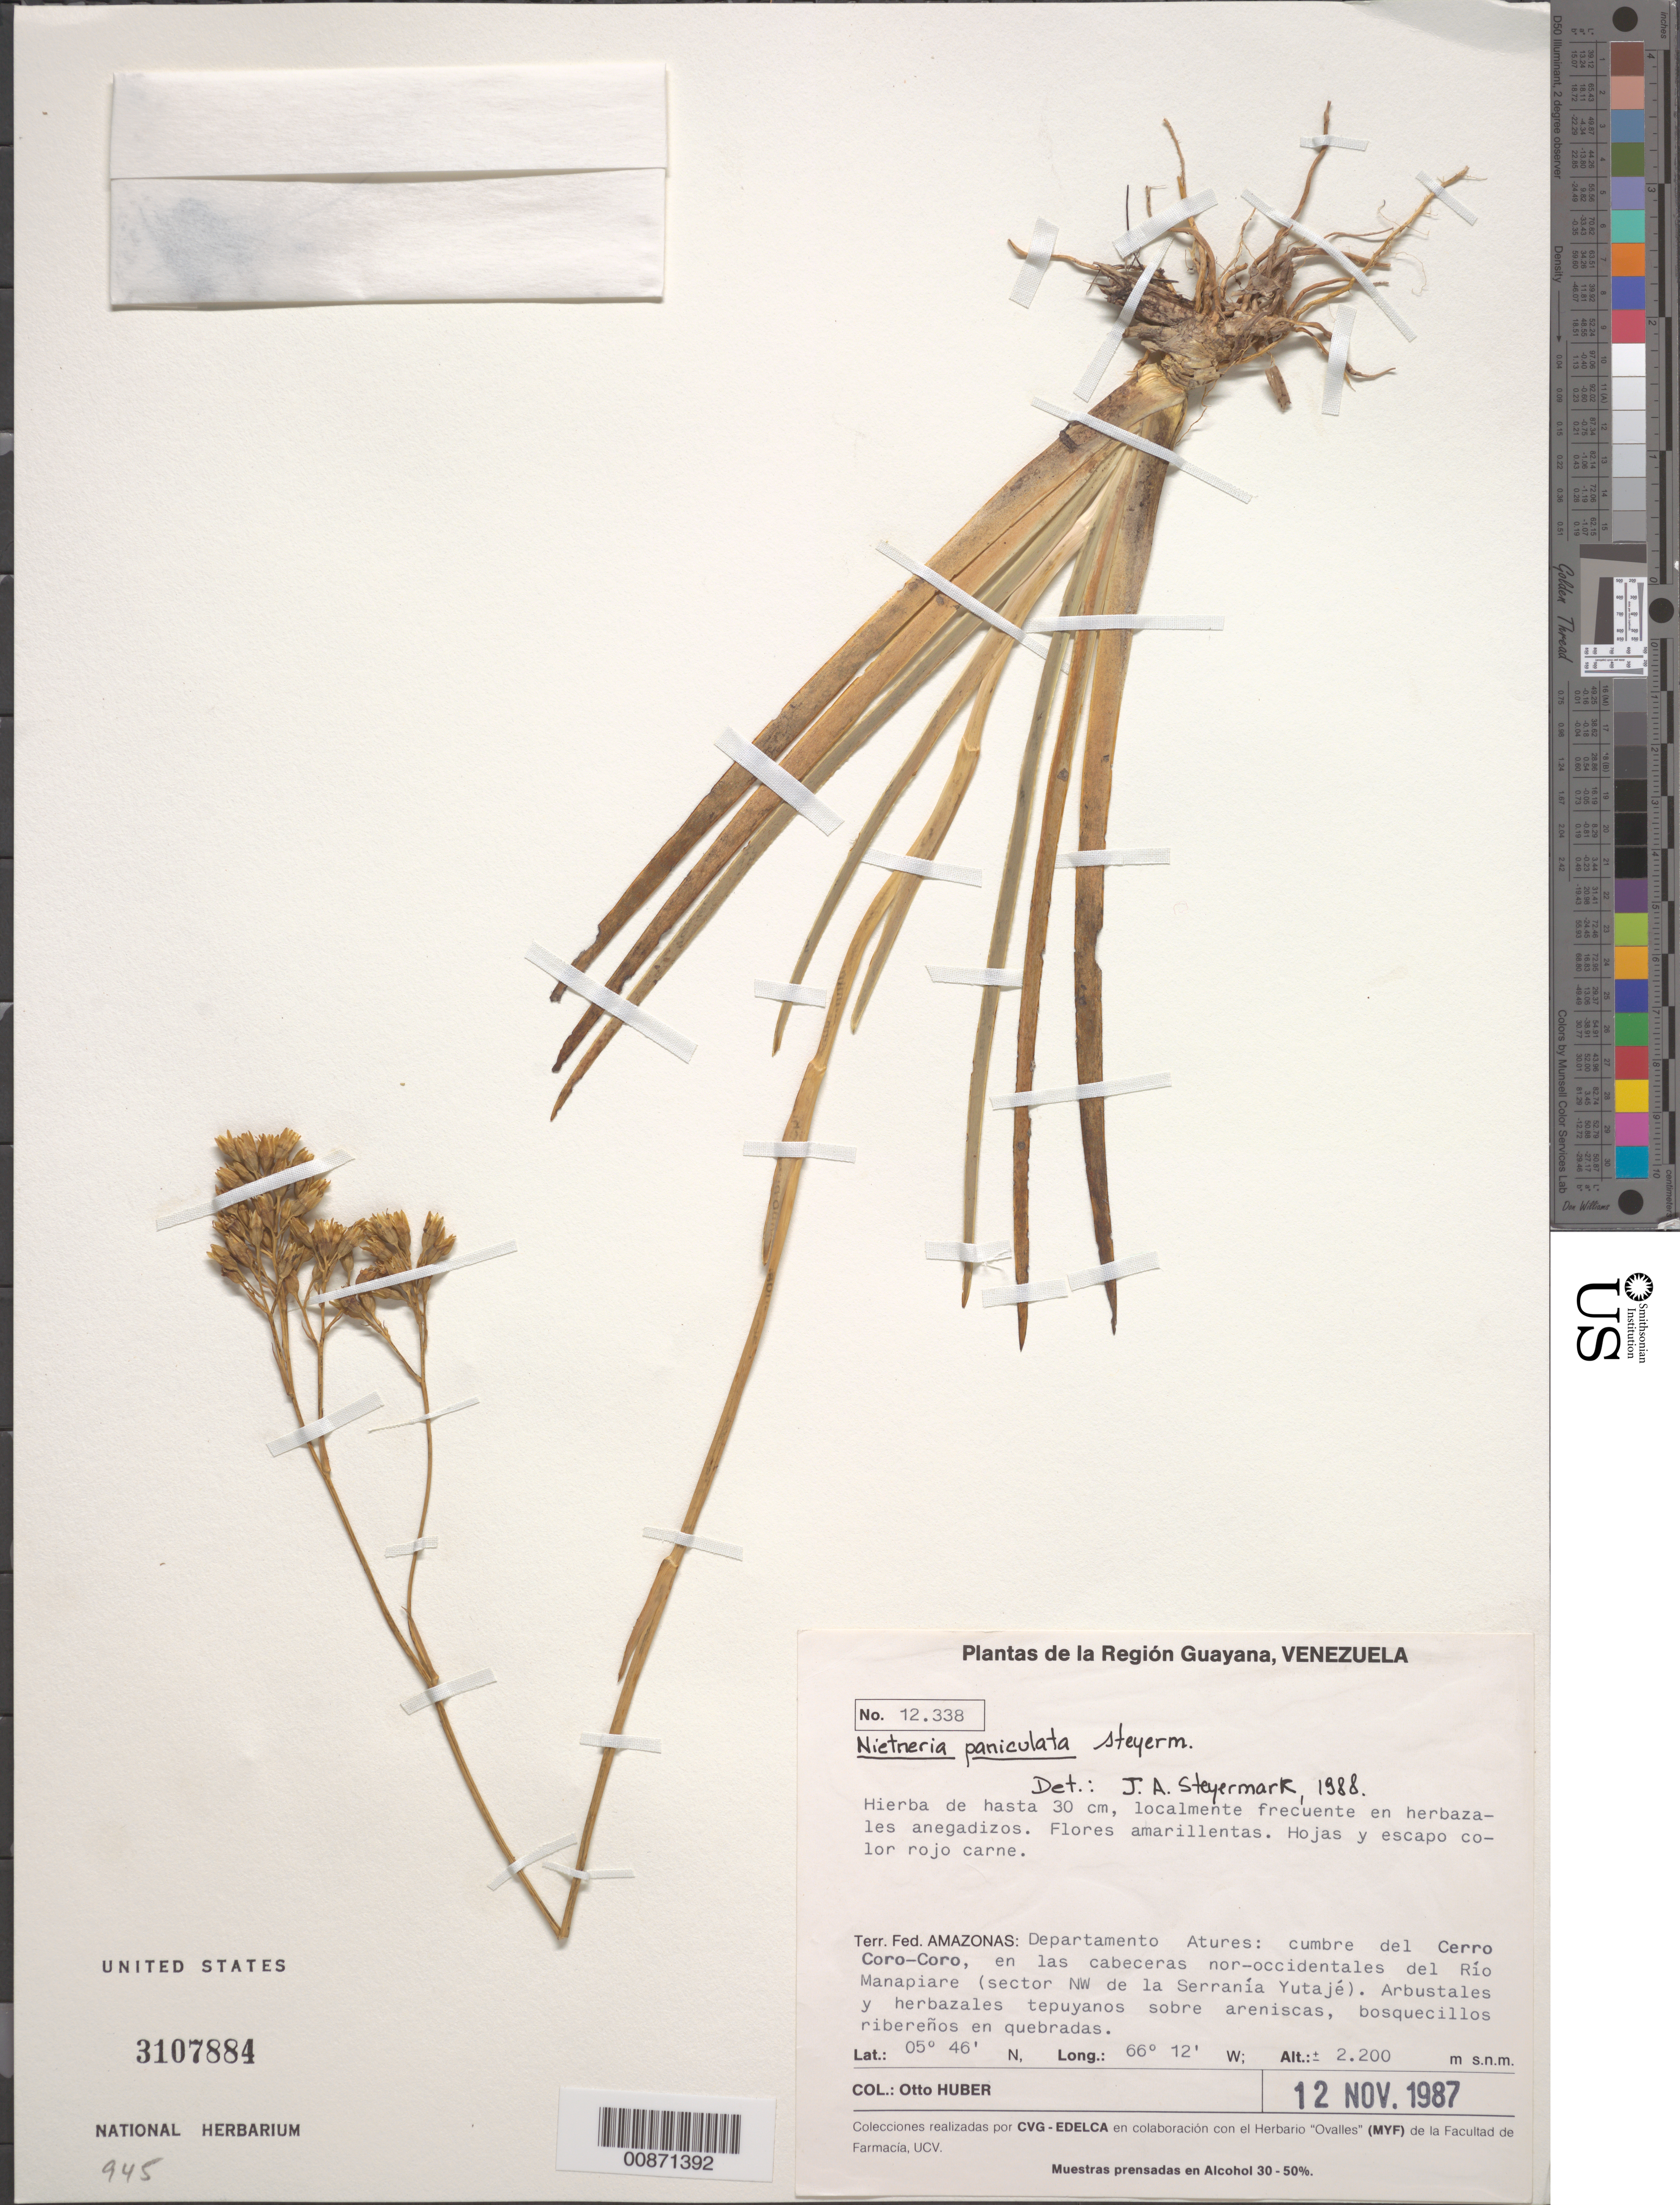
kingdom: Plantae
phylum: Tracheophyta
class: Liliopsida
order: Dioscoreales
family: Nartheciaceae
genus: Nietneria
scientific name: Nietneria paniculata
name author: Steyerm.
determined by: Steyermark, Julian A., (VEN)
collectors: O. Huber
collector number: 12338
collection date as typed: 12-Nov-87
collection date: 1987-11-12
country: Venezuela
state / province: Amazonas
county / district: Atures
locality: Cerro Coro-Coro, en las cabeceras nor-occidentales del Río Manapiare (Sector NW de la Serranía Yutajé)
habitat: Herbazales anegadizos; arbustales y herbazales tepuyanos sobre areniscas, bosquecillos ribereños en quebradas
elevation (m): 2200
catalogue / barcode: US 3107884